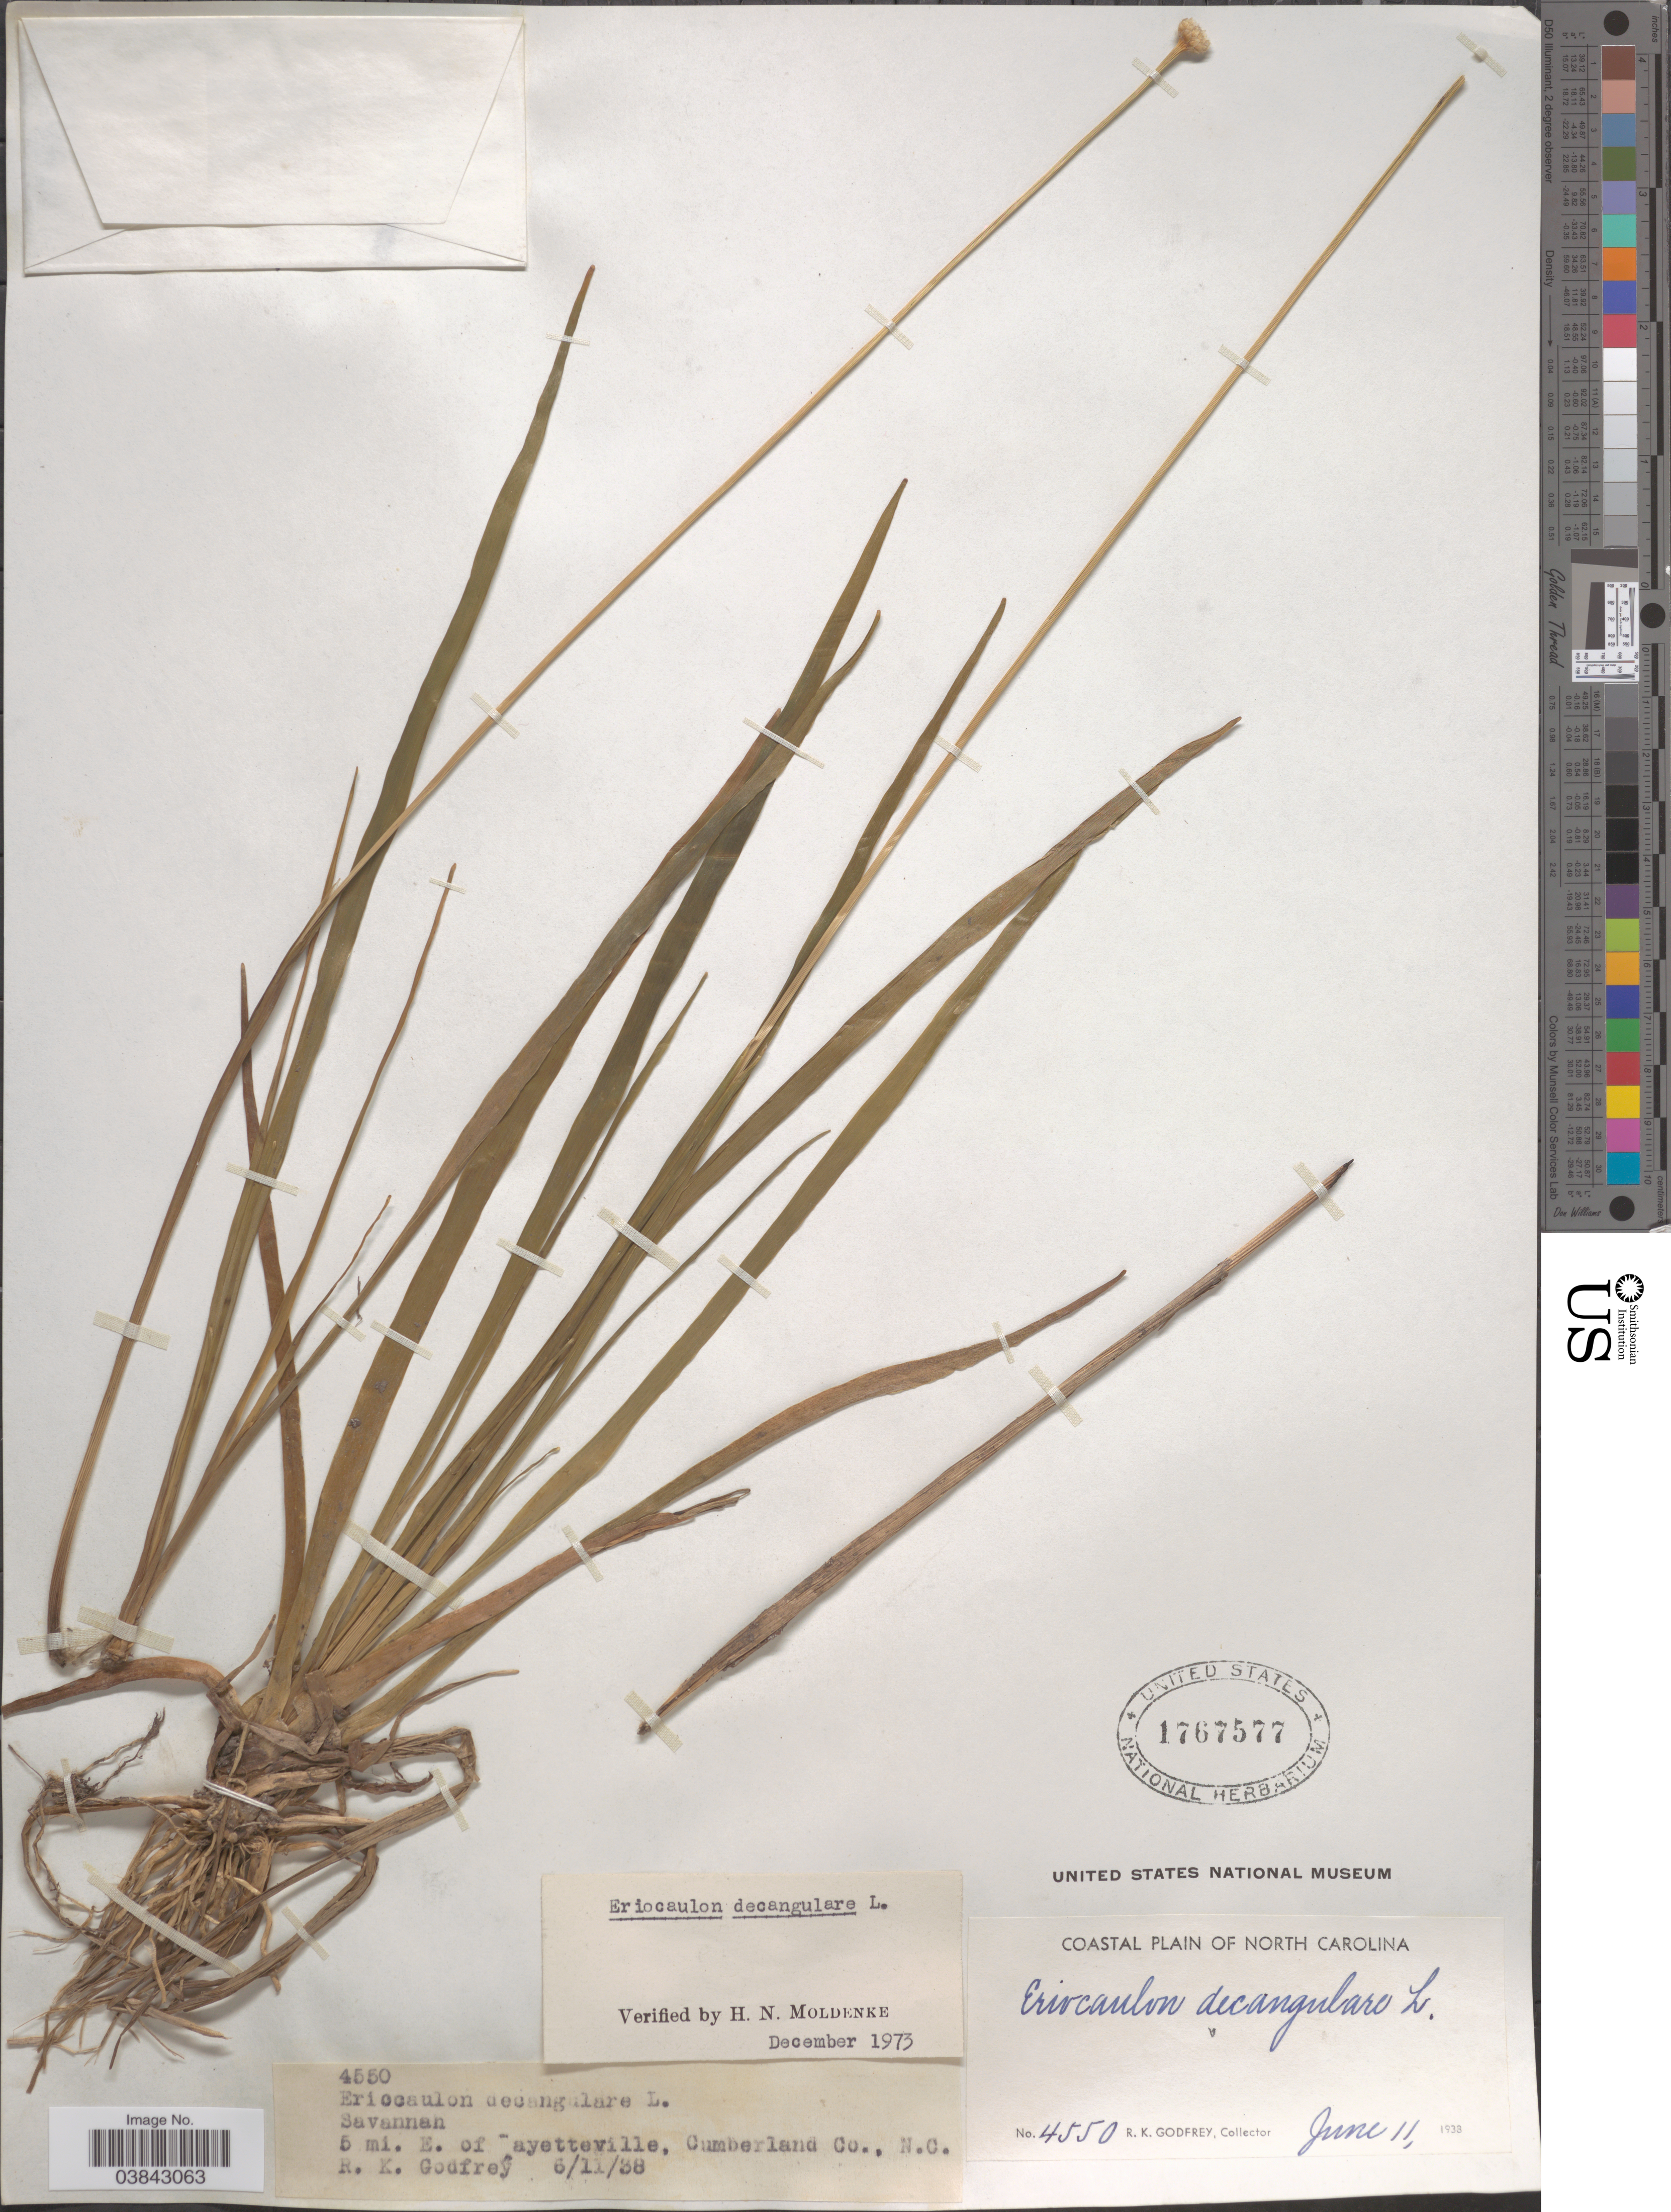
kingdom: Plantae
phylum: Tracheophyta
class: Liliopsida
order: Poales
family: Eriocaulaceae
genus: Eriocaulon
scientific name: Eriocaulon decangulare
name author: L.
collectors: R. K. Godfrey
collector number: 4550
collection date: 1938-06-11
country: United States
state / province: North Carolina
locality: Coastal Plain of North Carolina. 5 mi. E. of Fayetteville, Cumberland Co.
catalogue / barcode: US 1767577